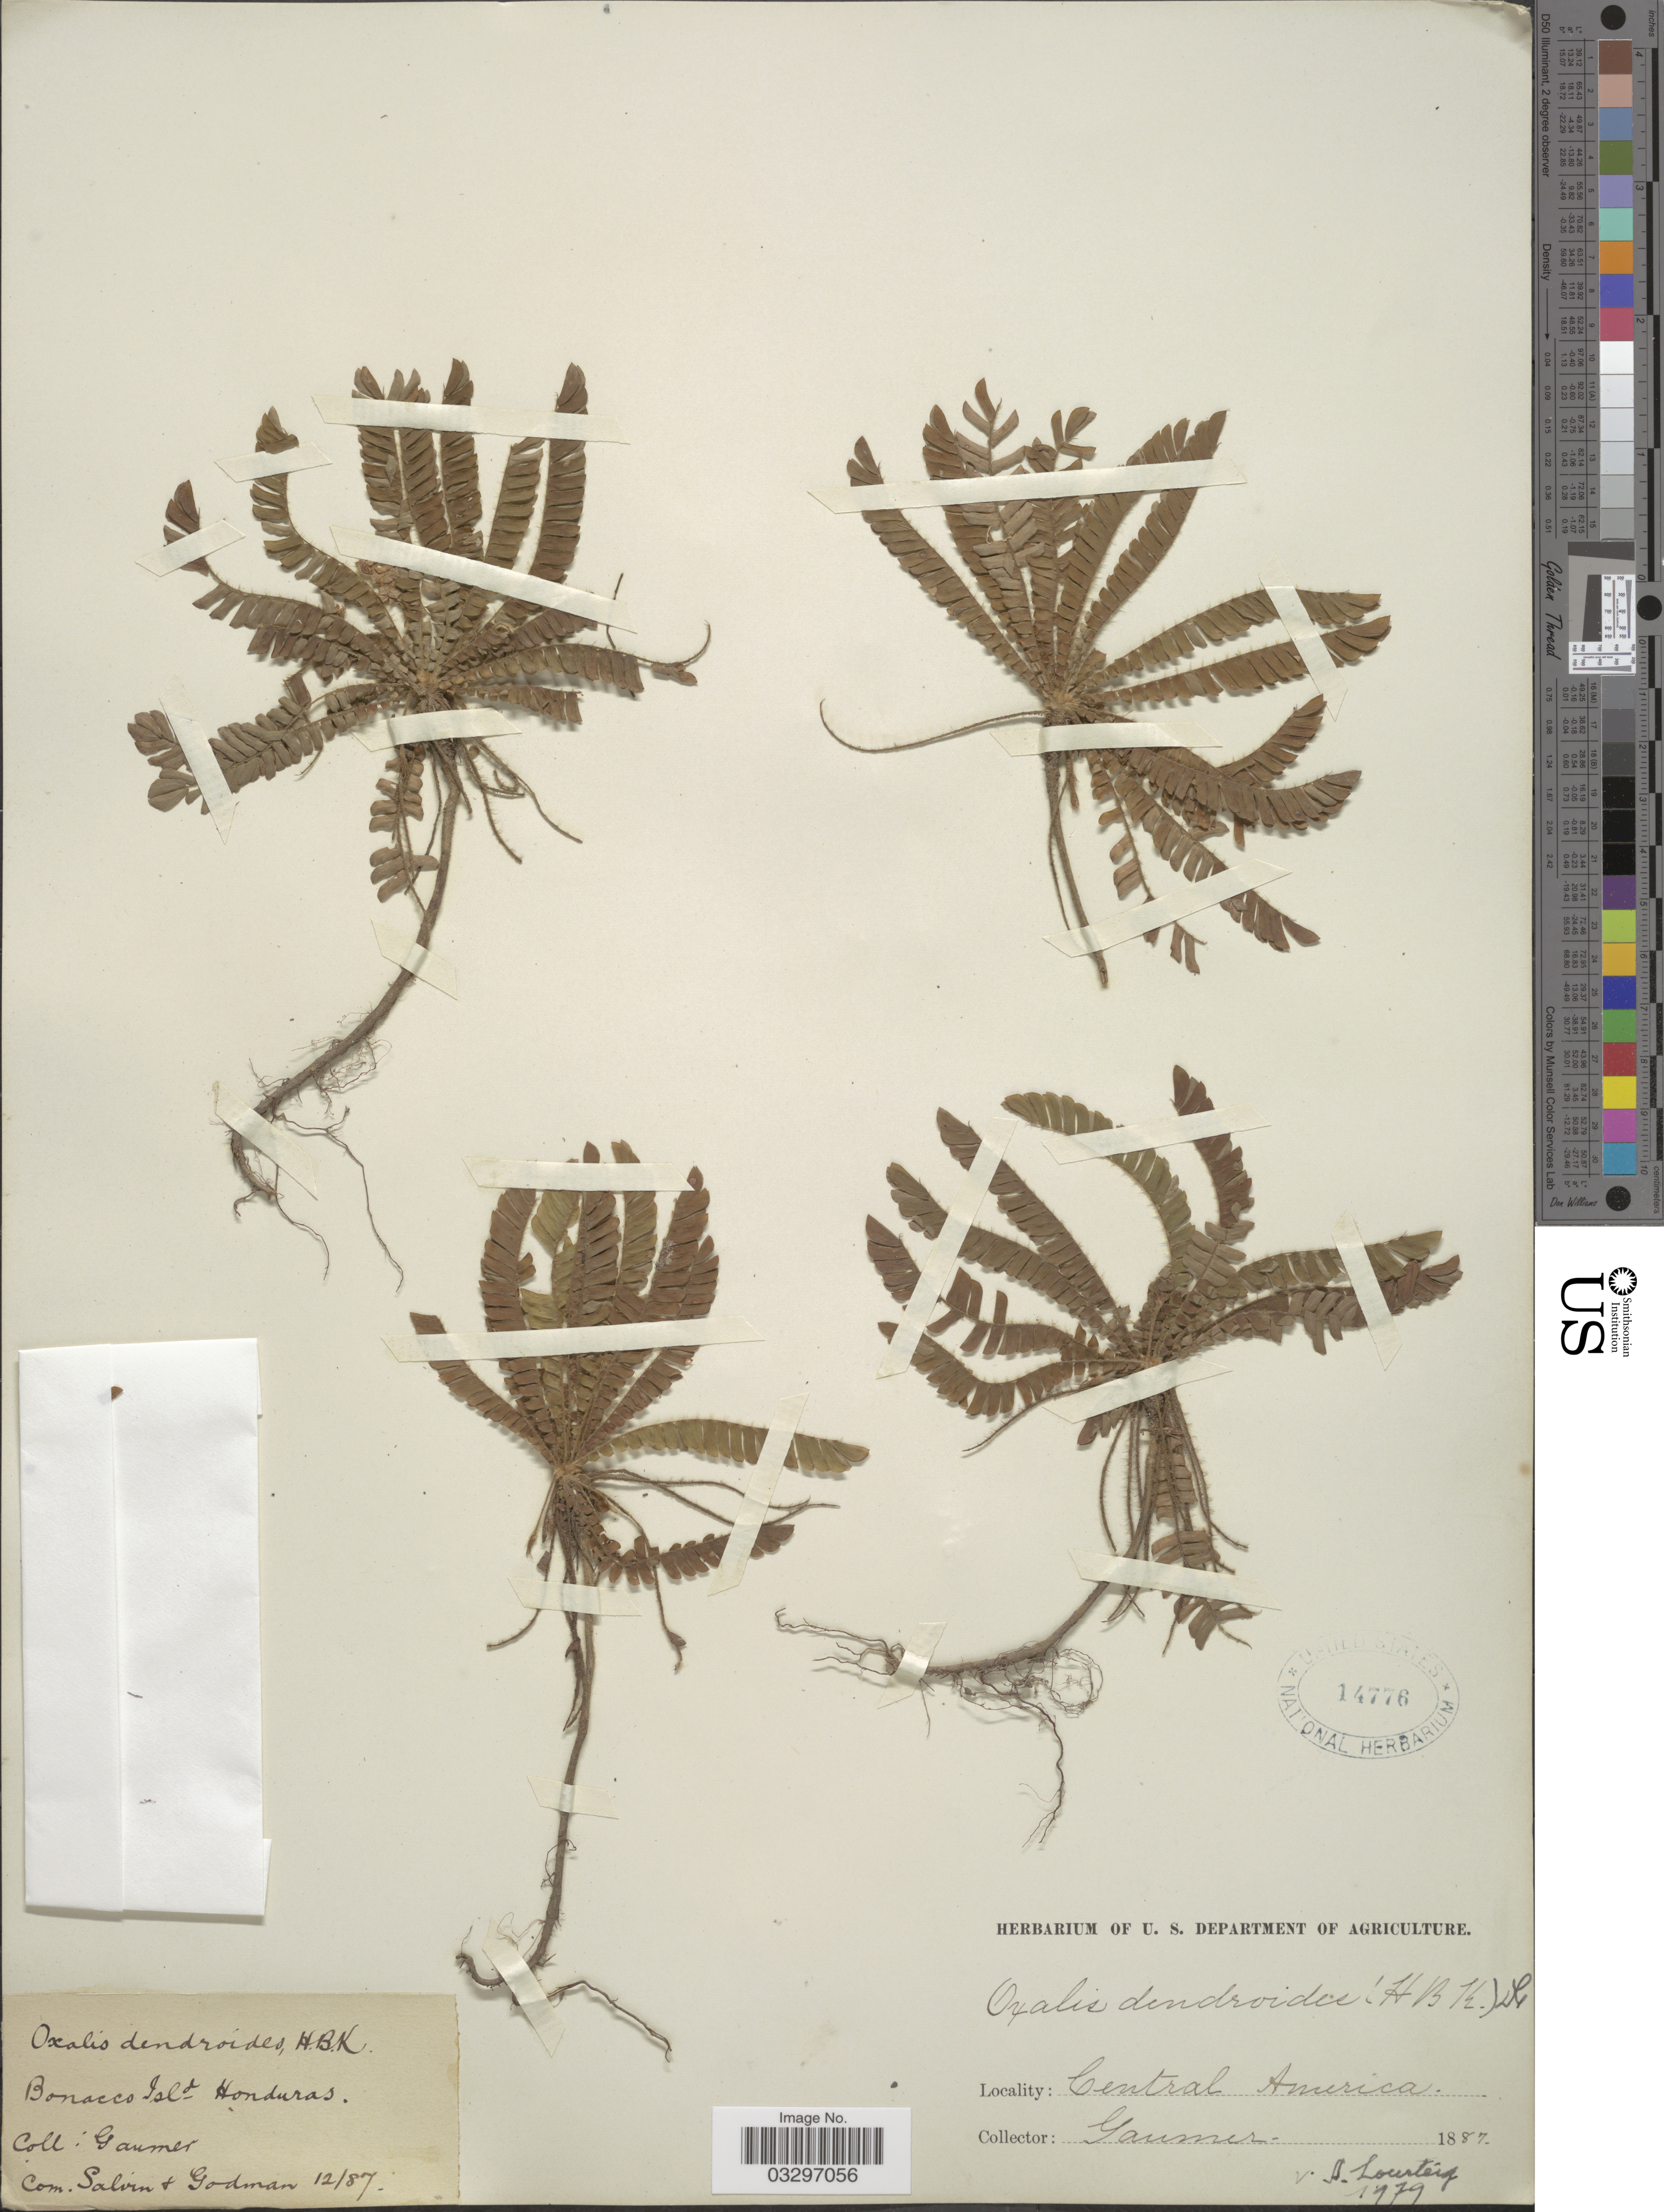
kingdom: Plantae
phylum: Tracheophyta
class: Magnoliopsida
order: Oxalidales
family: Oxalidaceae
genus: Biophytum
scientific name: Biophytum dendroides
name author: (Kunth) DC.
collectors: -. Gaumer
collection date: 1887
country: Honduras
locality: Bonacco Isld.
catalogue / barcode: US 14776